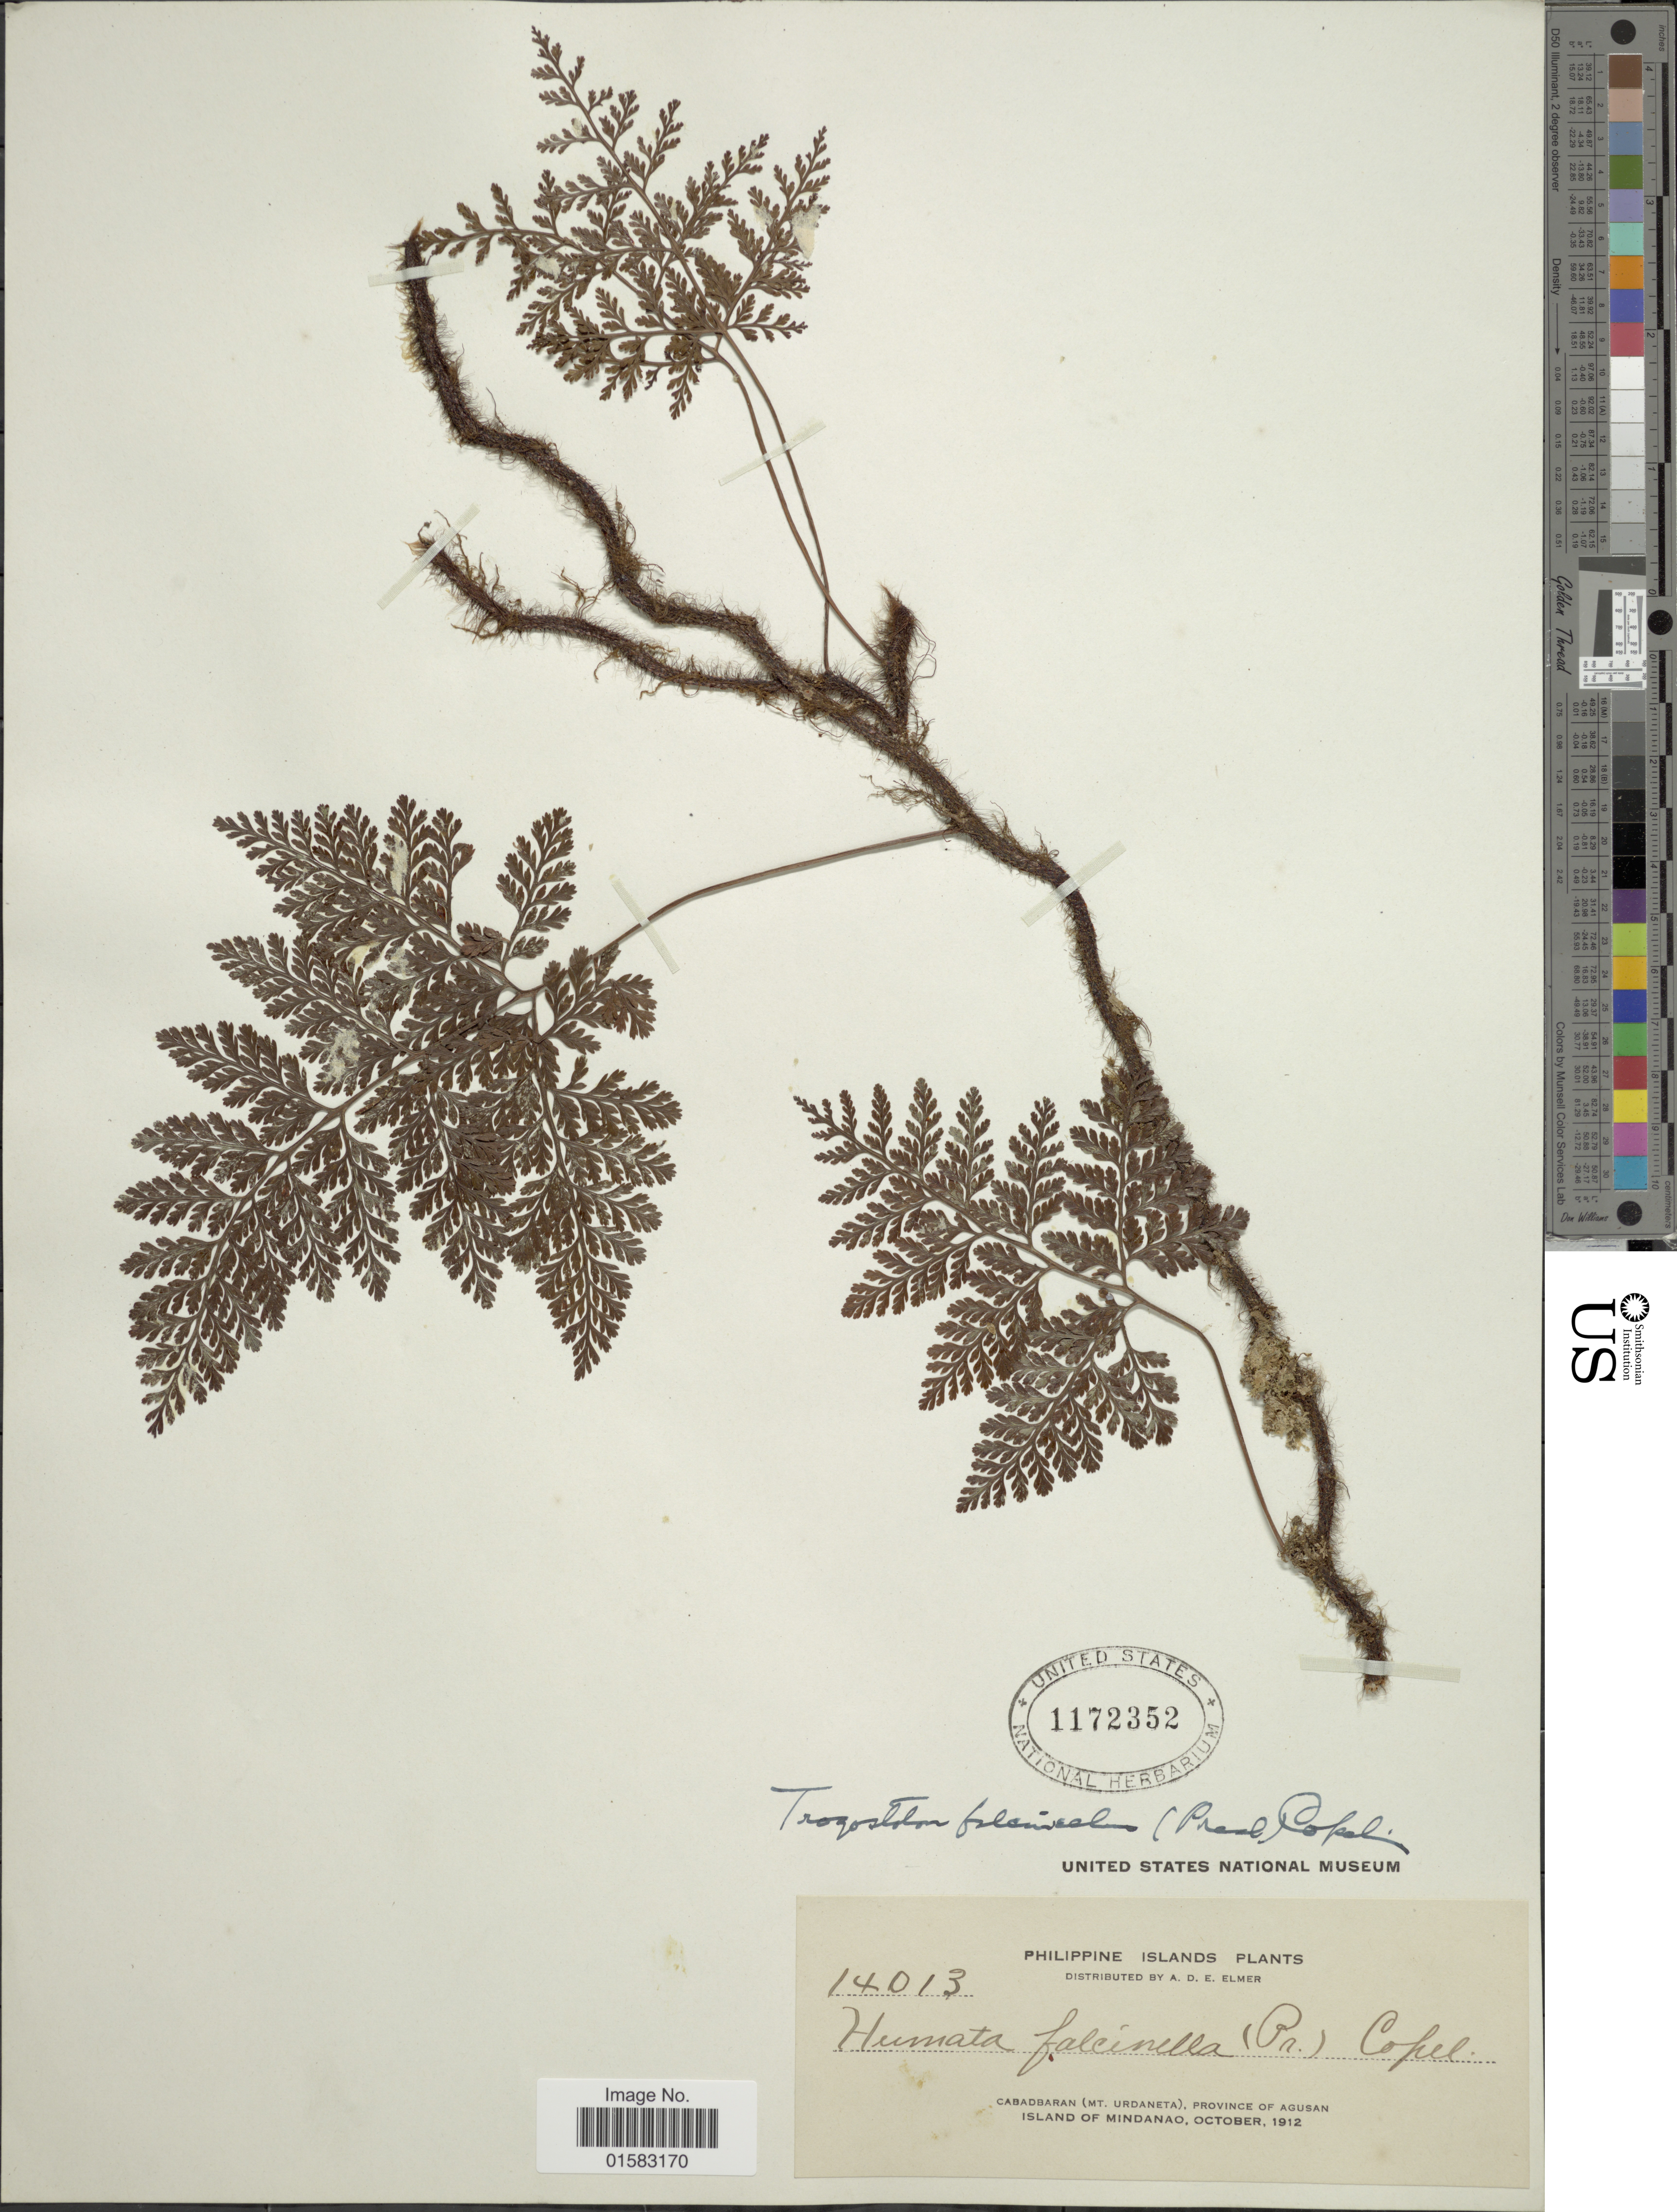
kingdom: Plantae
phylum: Tracheophyta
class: Polypodiopsida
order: Polypodiales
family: Davalliaceae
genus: Davallia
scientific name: Davallia falcinella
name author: C. Presl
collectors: A. D. E. Elmer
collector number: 14013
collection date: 1912-10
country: Philippines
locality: Cabadbaran (Mt. Urdaneta), Province of Agusan, Island of Mindanao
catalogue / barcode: US 1172352